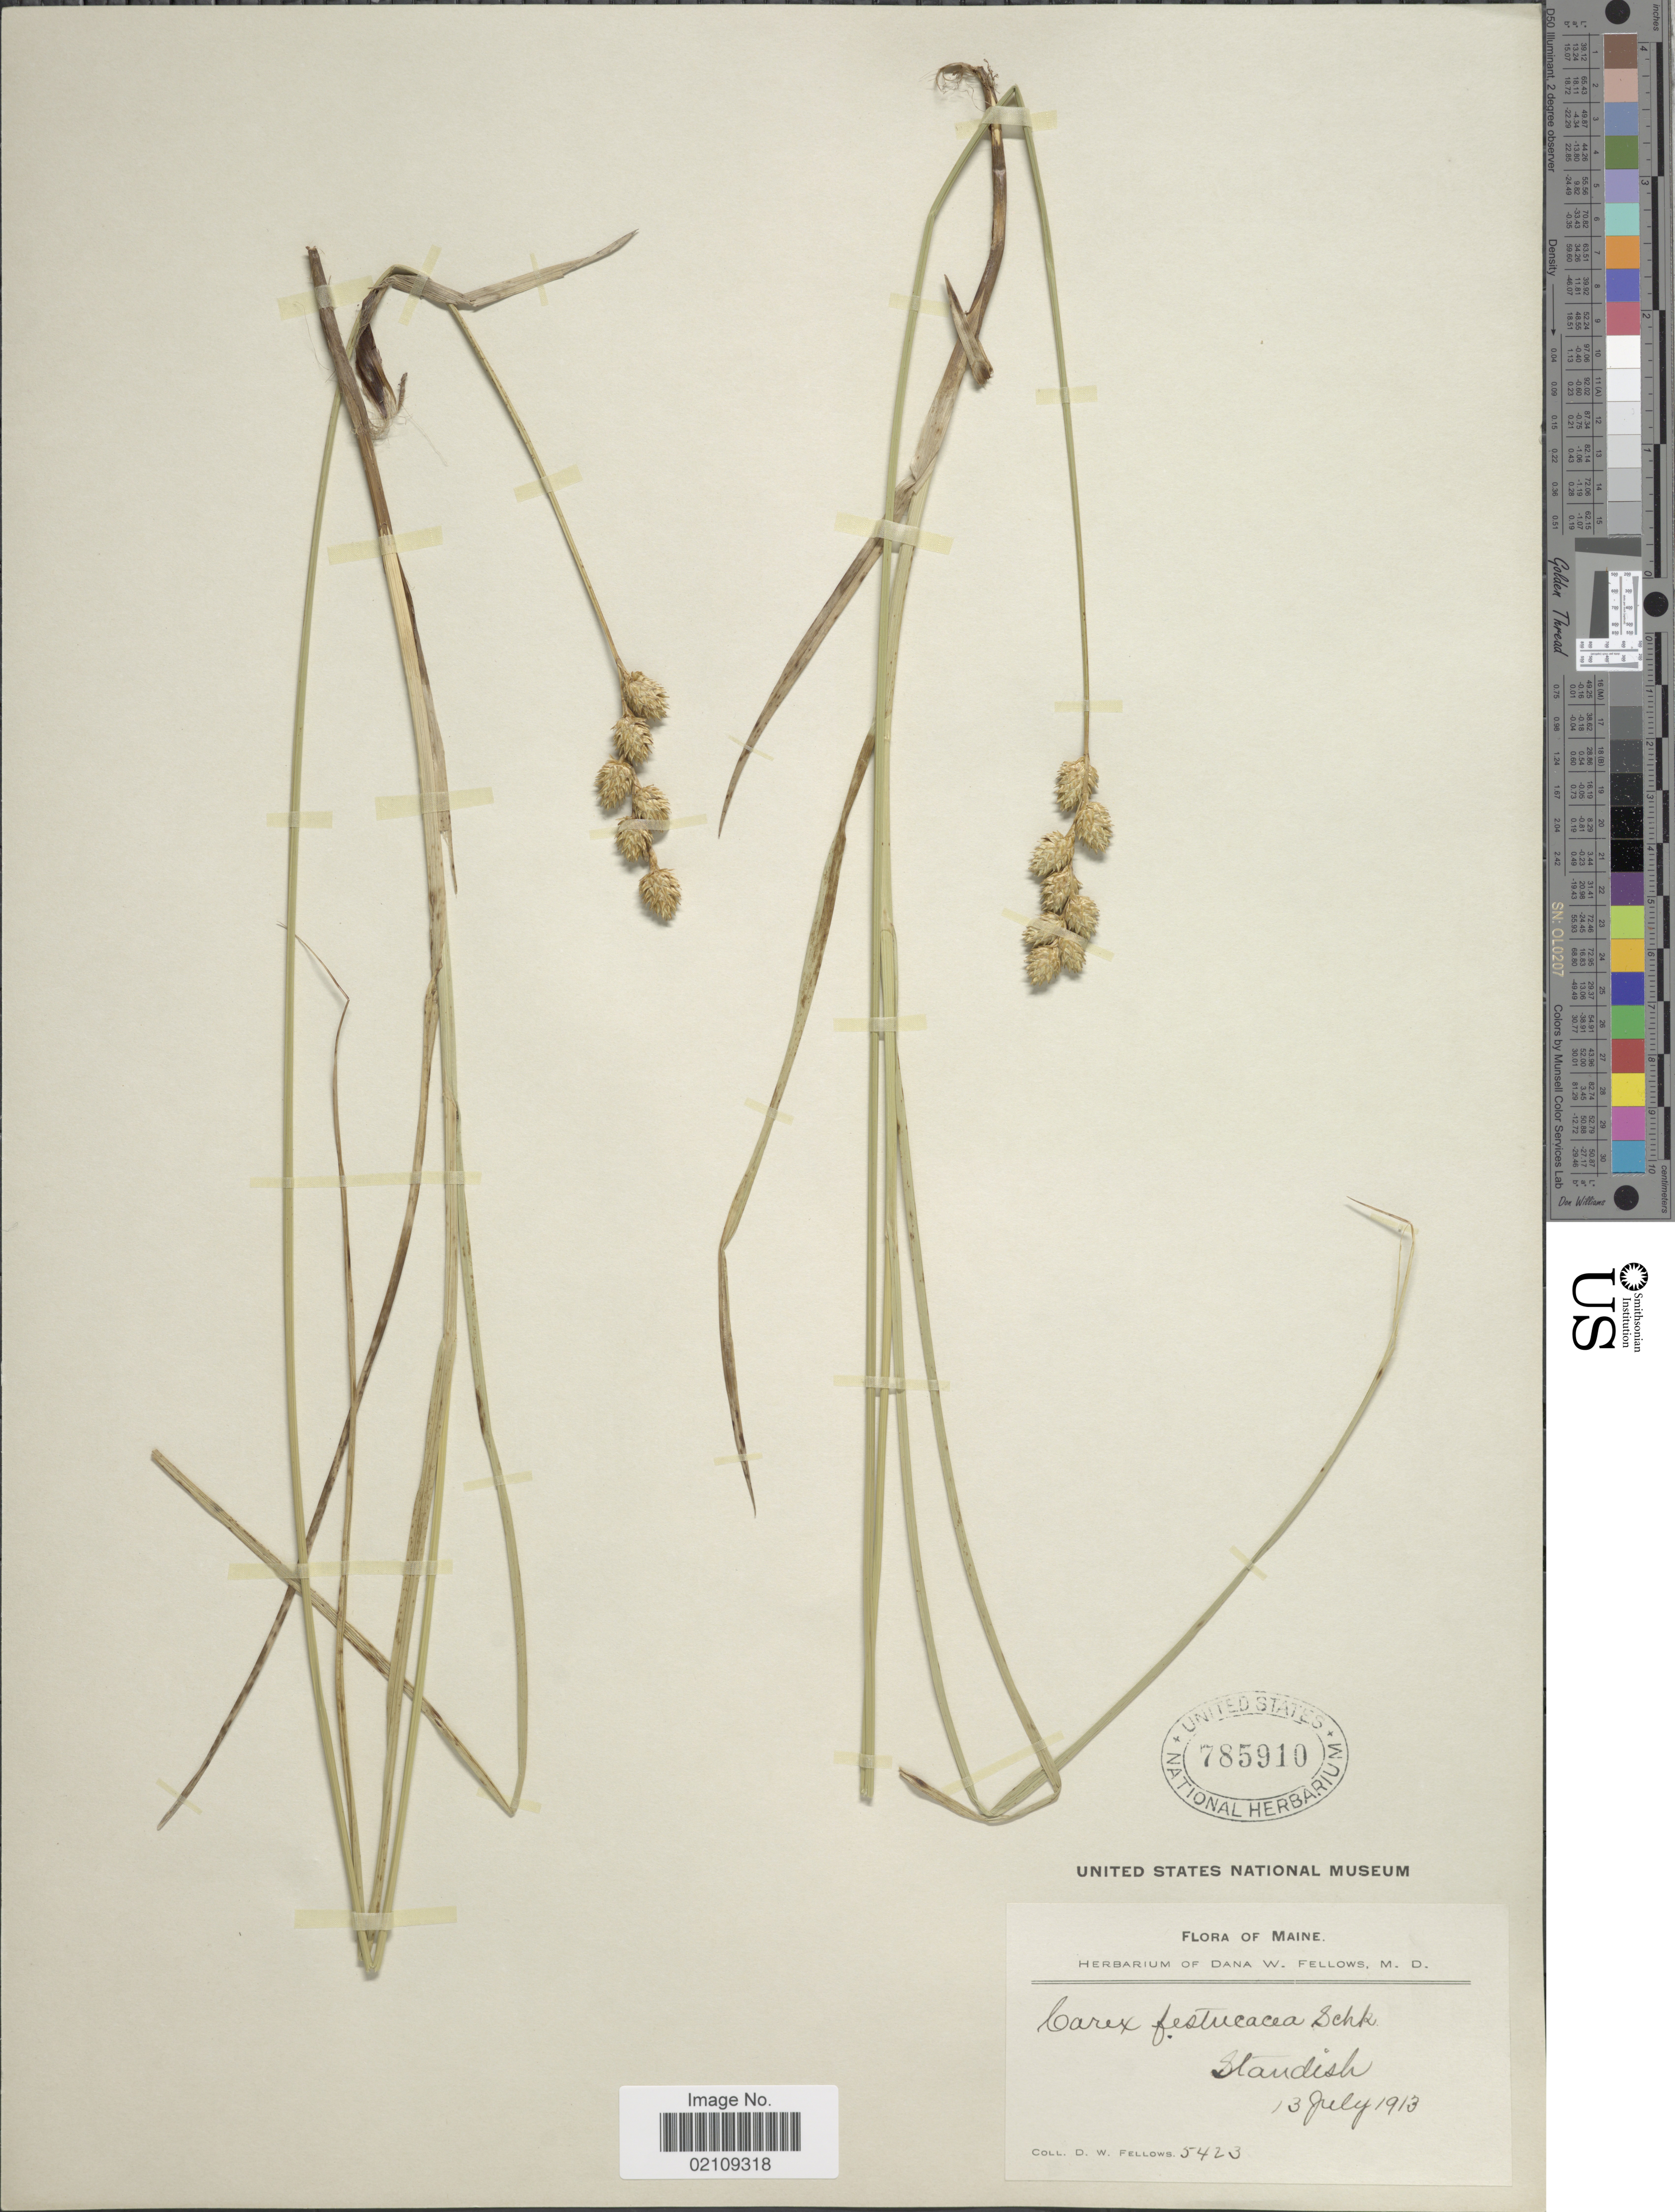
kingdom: Plantae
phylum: Tracheophyta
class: Liliopsida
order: Poales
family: Cyperaceae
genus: Carex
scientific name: Carex festucacea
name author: Willd.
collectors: D. W. Fellows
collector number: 5423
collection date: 1913-07-13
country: United States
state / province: Maine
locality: Standish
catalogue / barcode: US 785910